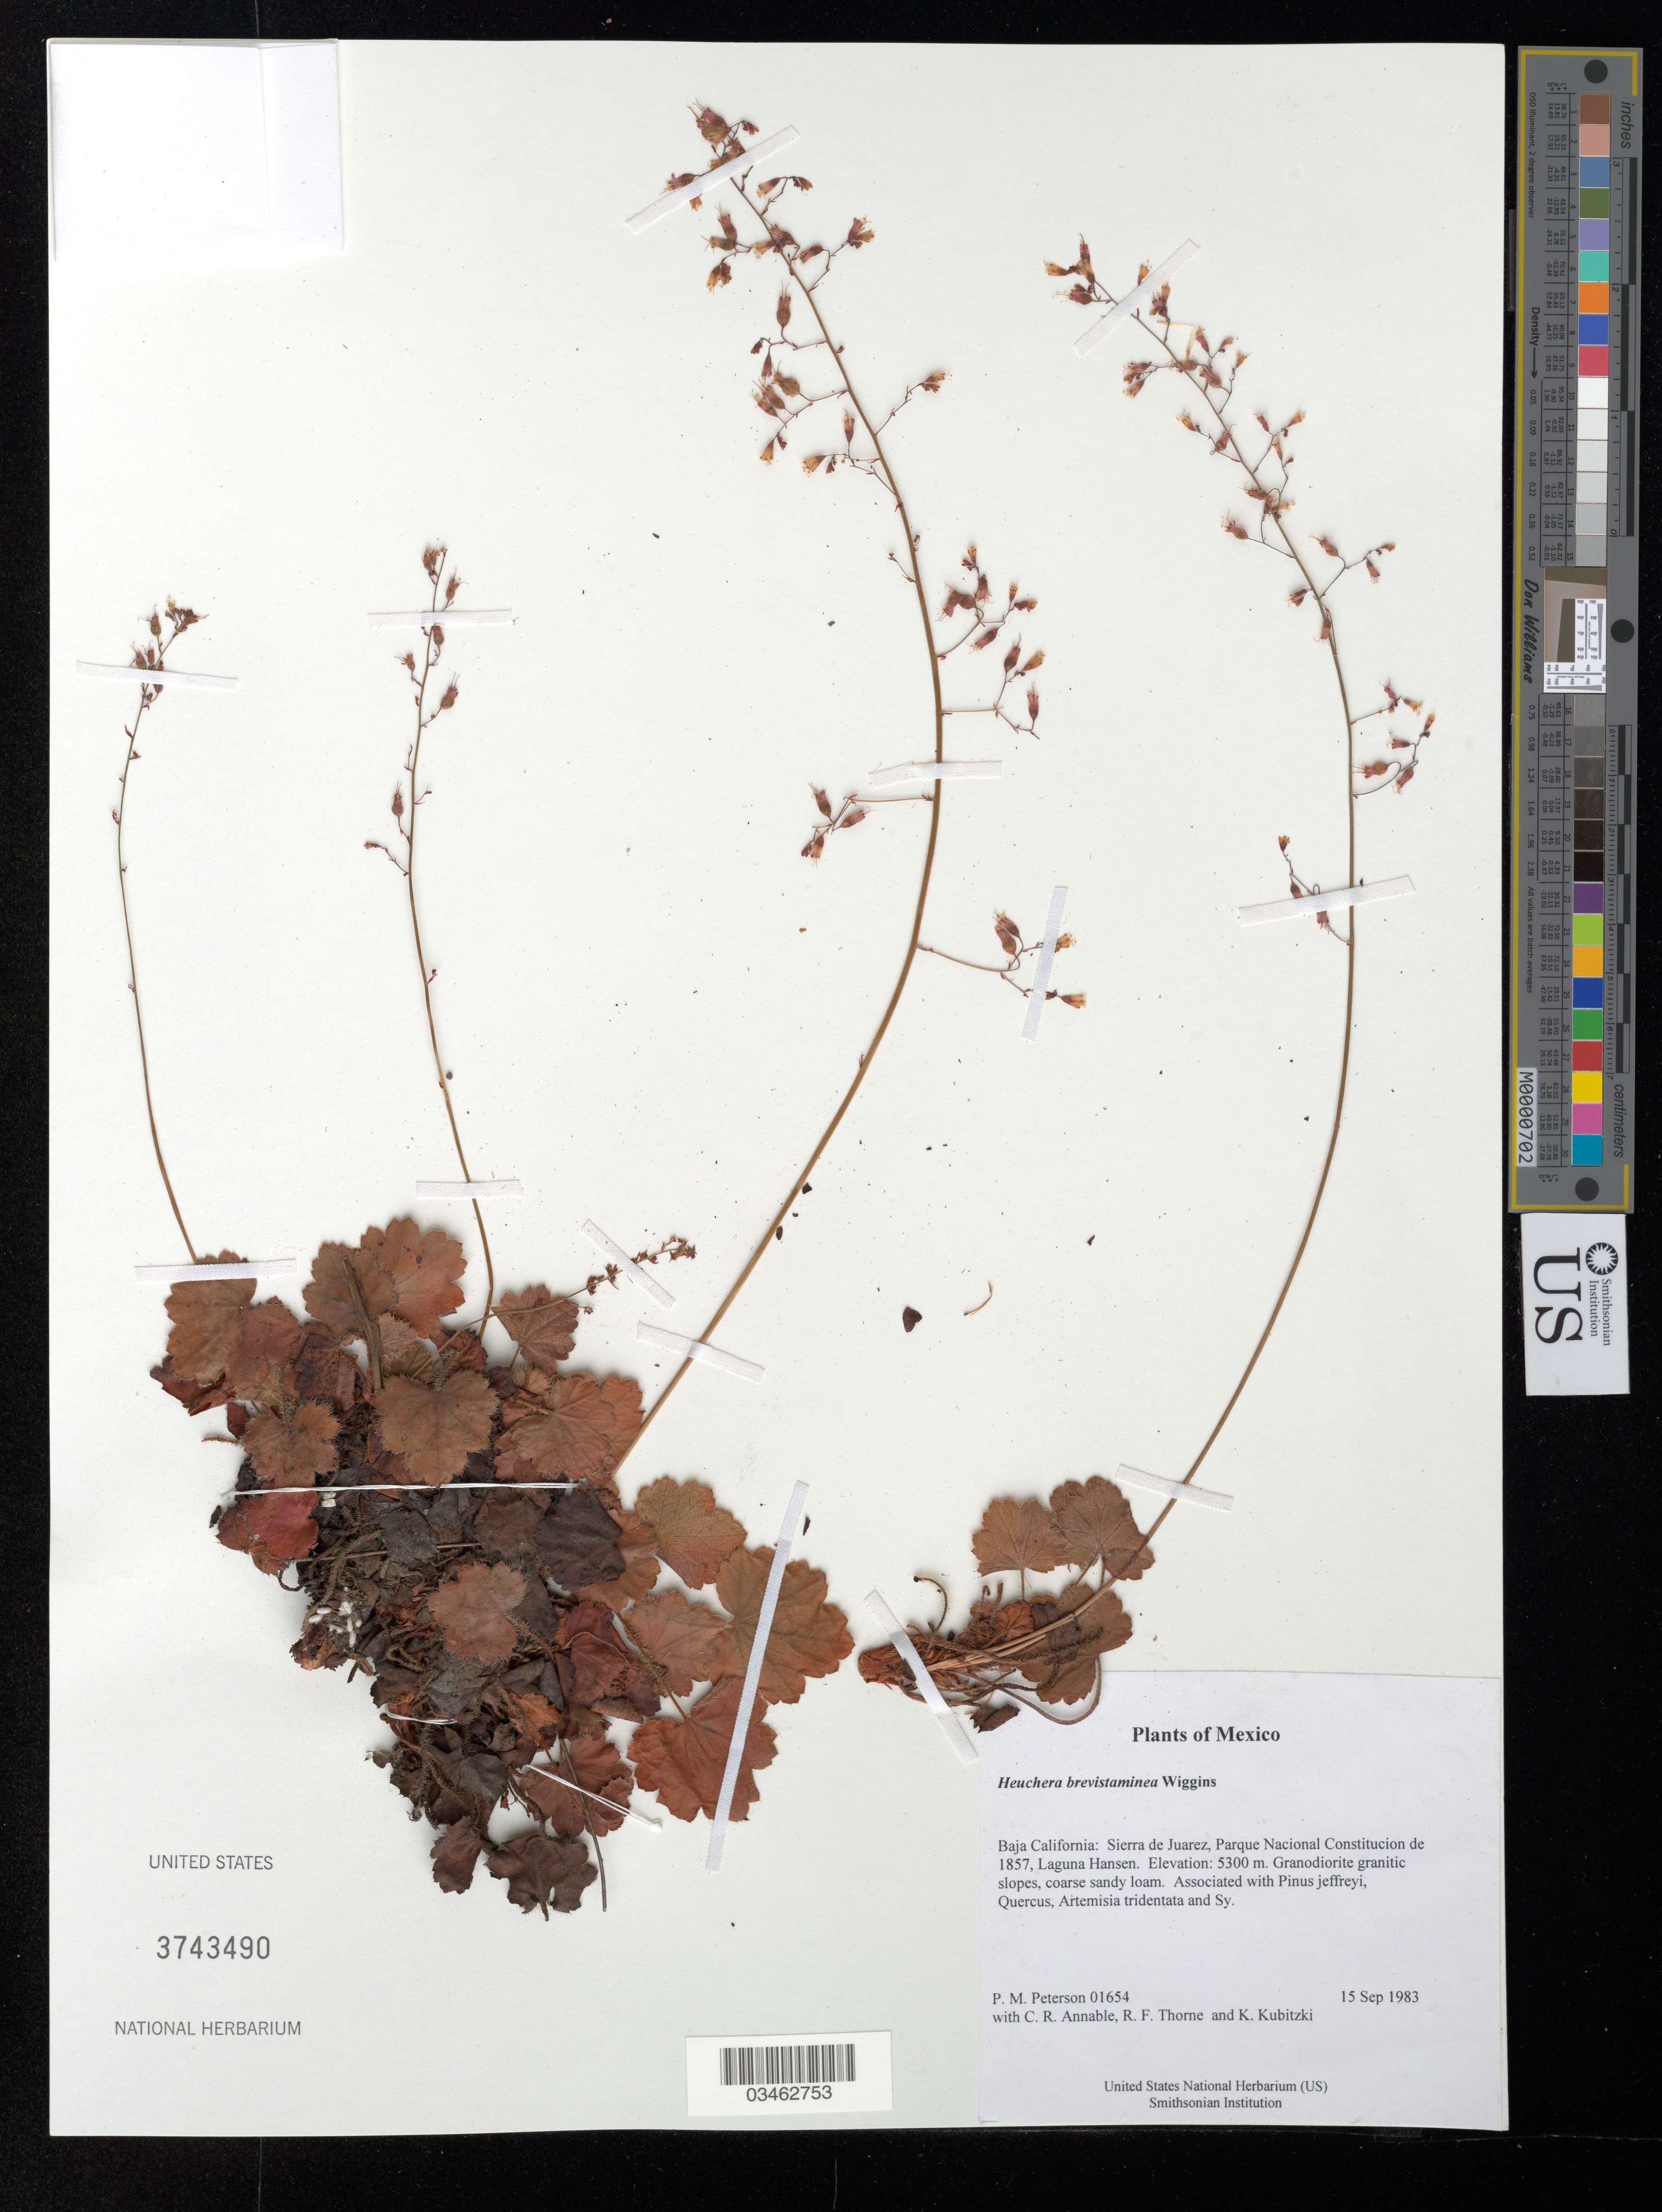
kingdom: Plantae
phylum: Tracheophyta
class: Magnoliopsida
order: Saxifragales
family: Saxifragaceae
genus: Heuchera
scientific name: Heuchera brevistaminea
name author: Wiggins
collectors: P. M. Peterson, C. R. Annable, R. F. Thorne & K. Kubitzki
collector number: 01654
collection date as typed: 15 Sep 1983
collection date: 1983-09-15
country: Mexico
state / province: Baja California Norte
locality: Sierra de Juarez, Parque Nacional Constitucion de 1857, Laguna Hansen.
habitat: Granodiorite granitic slopes, coarse sandy loam. Associated with Pinus jeffreyi, Quercus, Artemisia tridentata and Sy.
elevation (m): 5300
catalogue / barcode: US 3743490